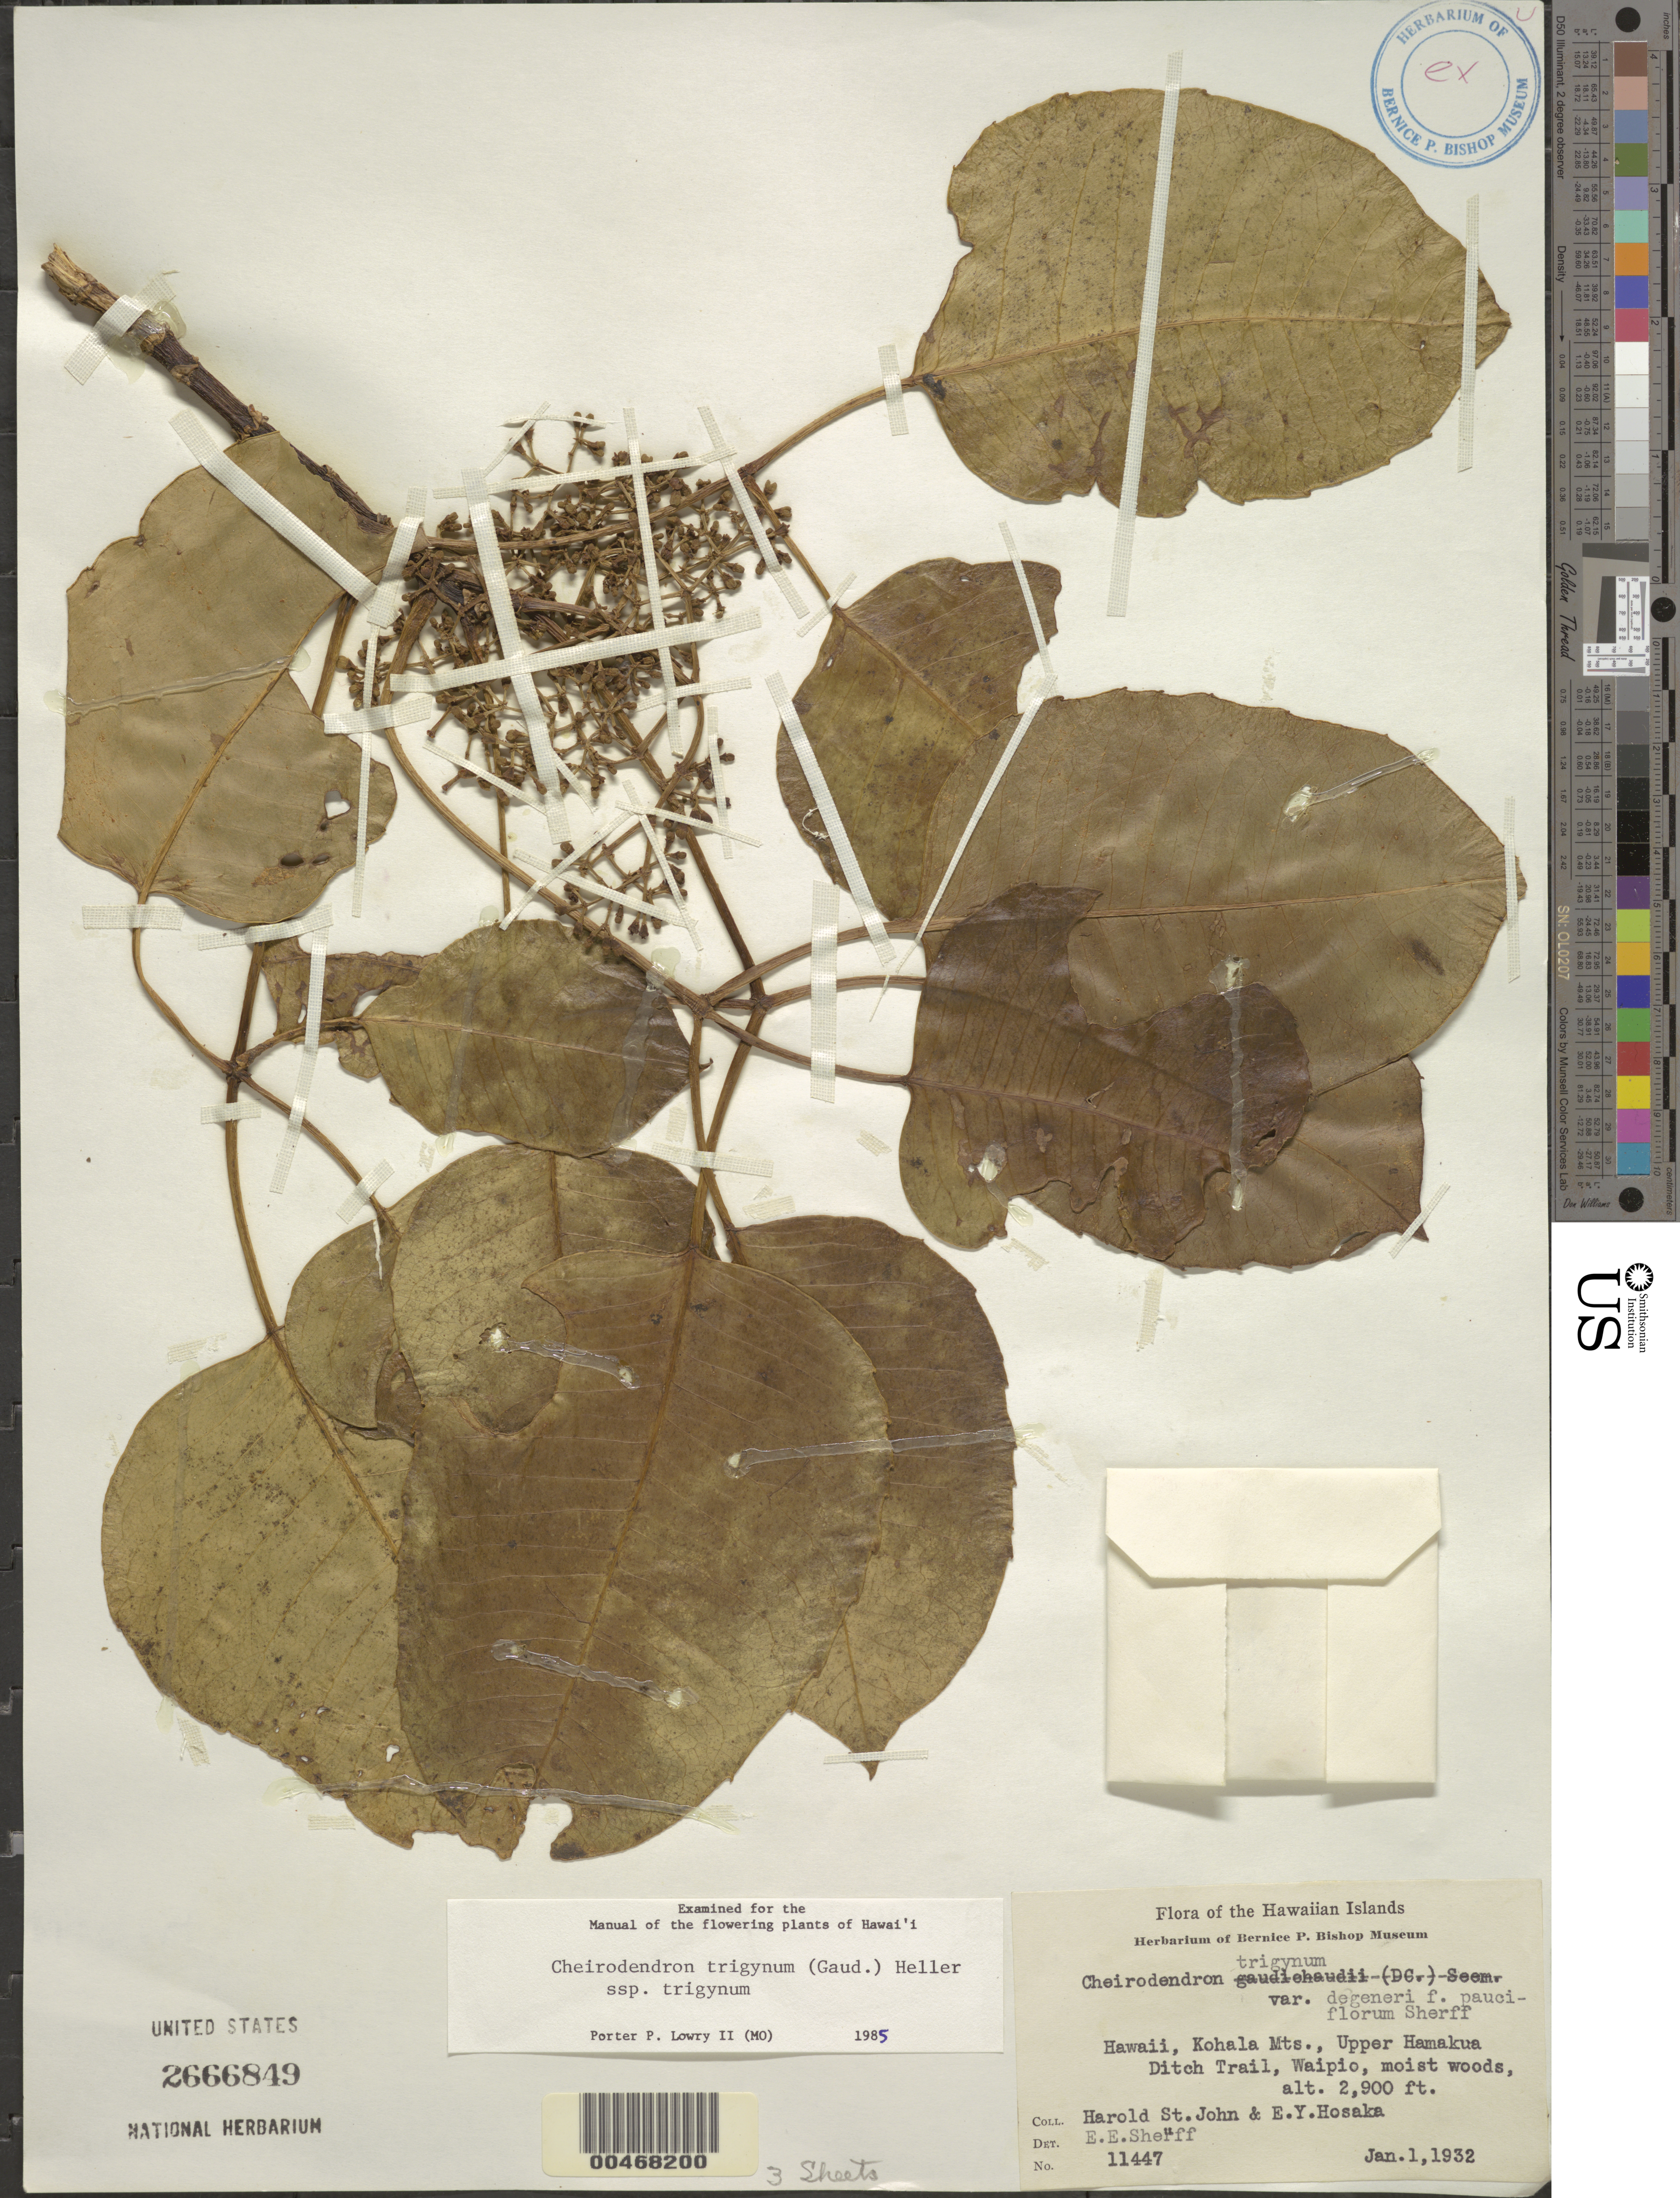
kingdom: Plantae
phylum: Tracheophyta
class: Magnoliopsida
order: Apiales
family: Araliaceae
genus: Cheirodendron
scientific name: Cheirodendron trigynum subsp. trigynum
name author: (Gaudich.) A. Heller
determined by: Lowry, P. P., (MO), Missouri Botanical Garden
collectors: H. St. John & E. Y. Hosaka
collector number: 11447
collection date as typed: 1 Jan 1932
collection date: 1932-01-01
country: United States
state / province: Hawaii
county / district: Hawaii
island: Hawaii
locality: Kohala Mts., Upper Hamakua Ditch Trail, Waipio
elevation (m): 884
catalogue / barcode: US 2666849